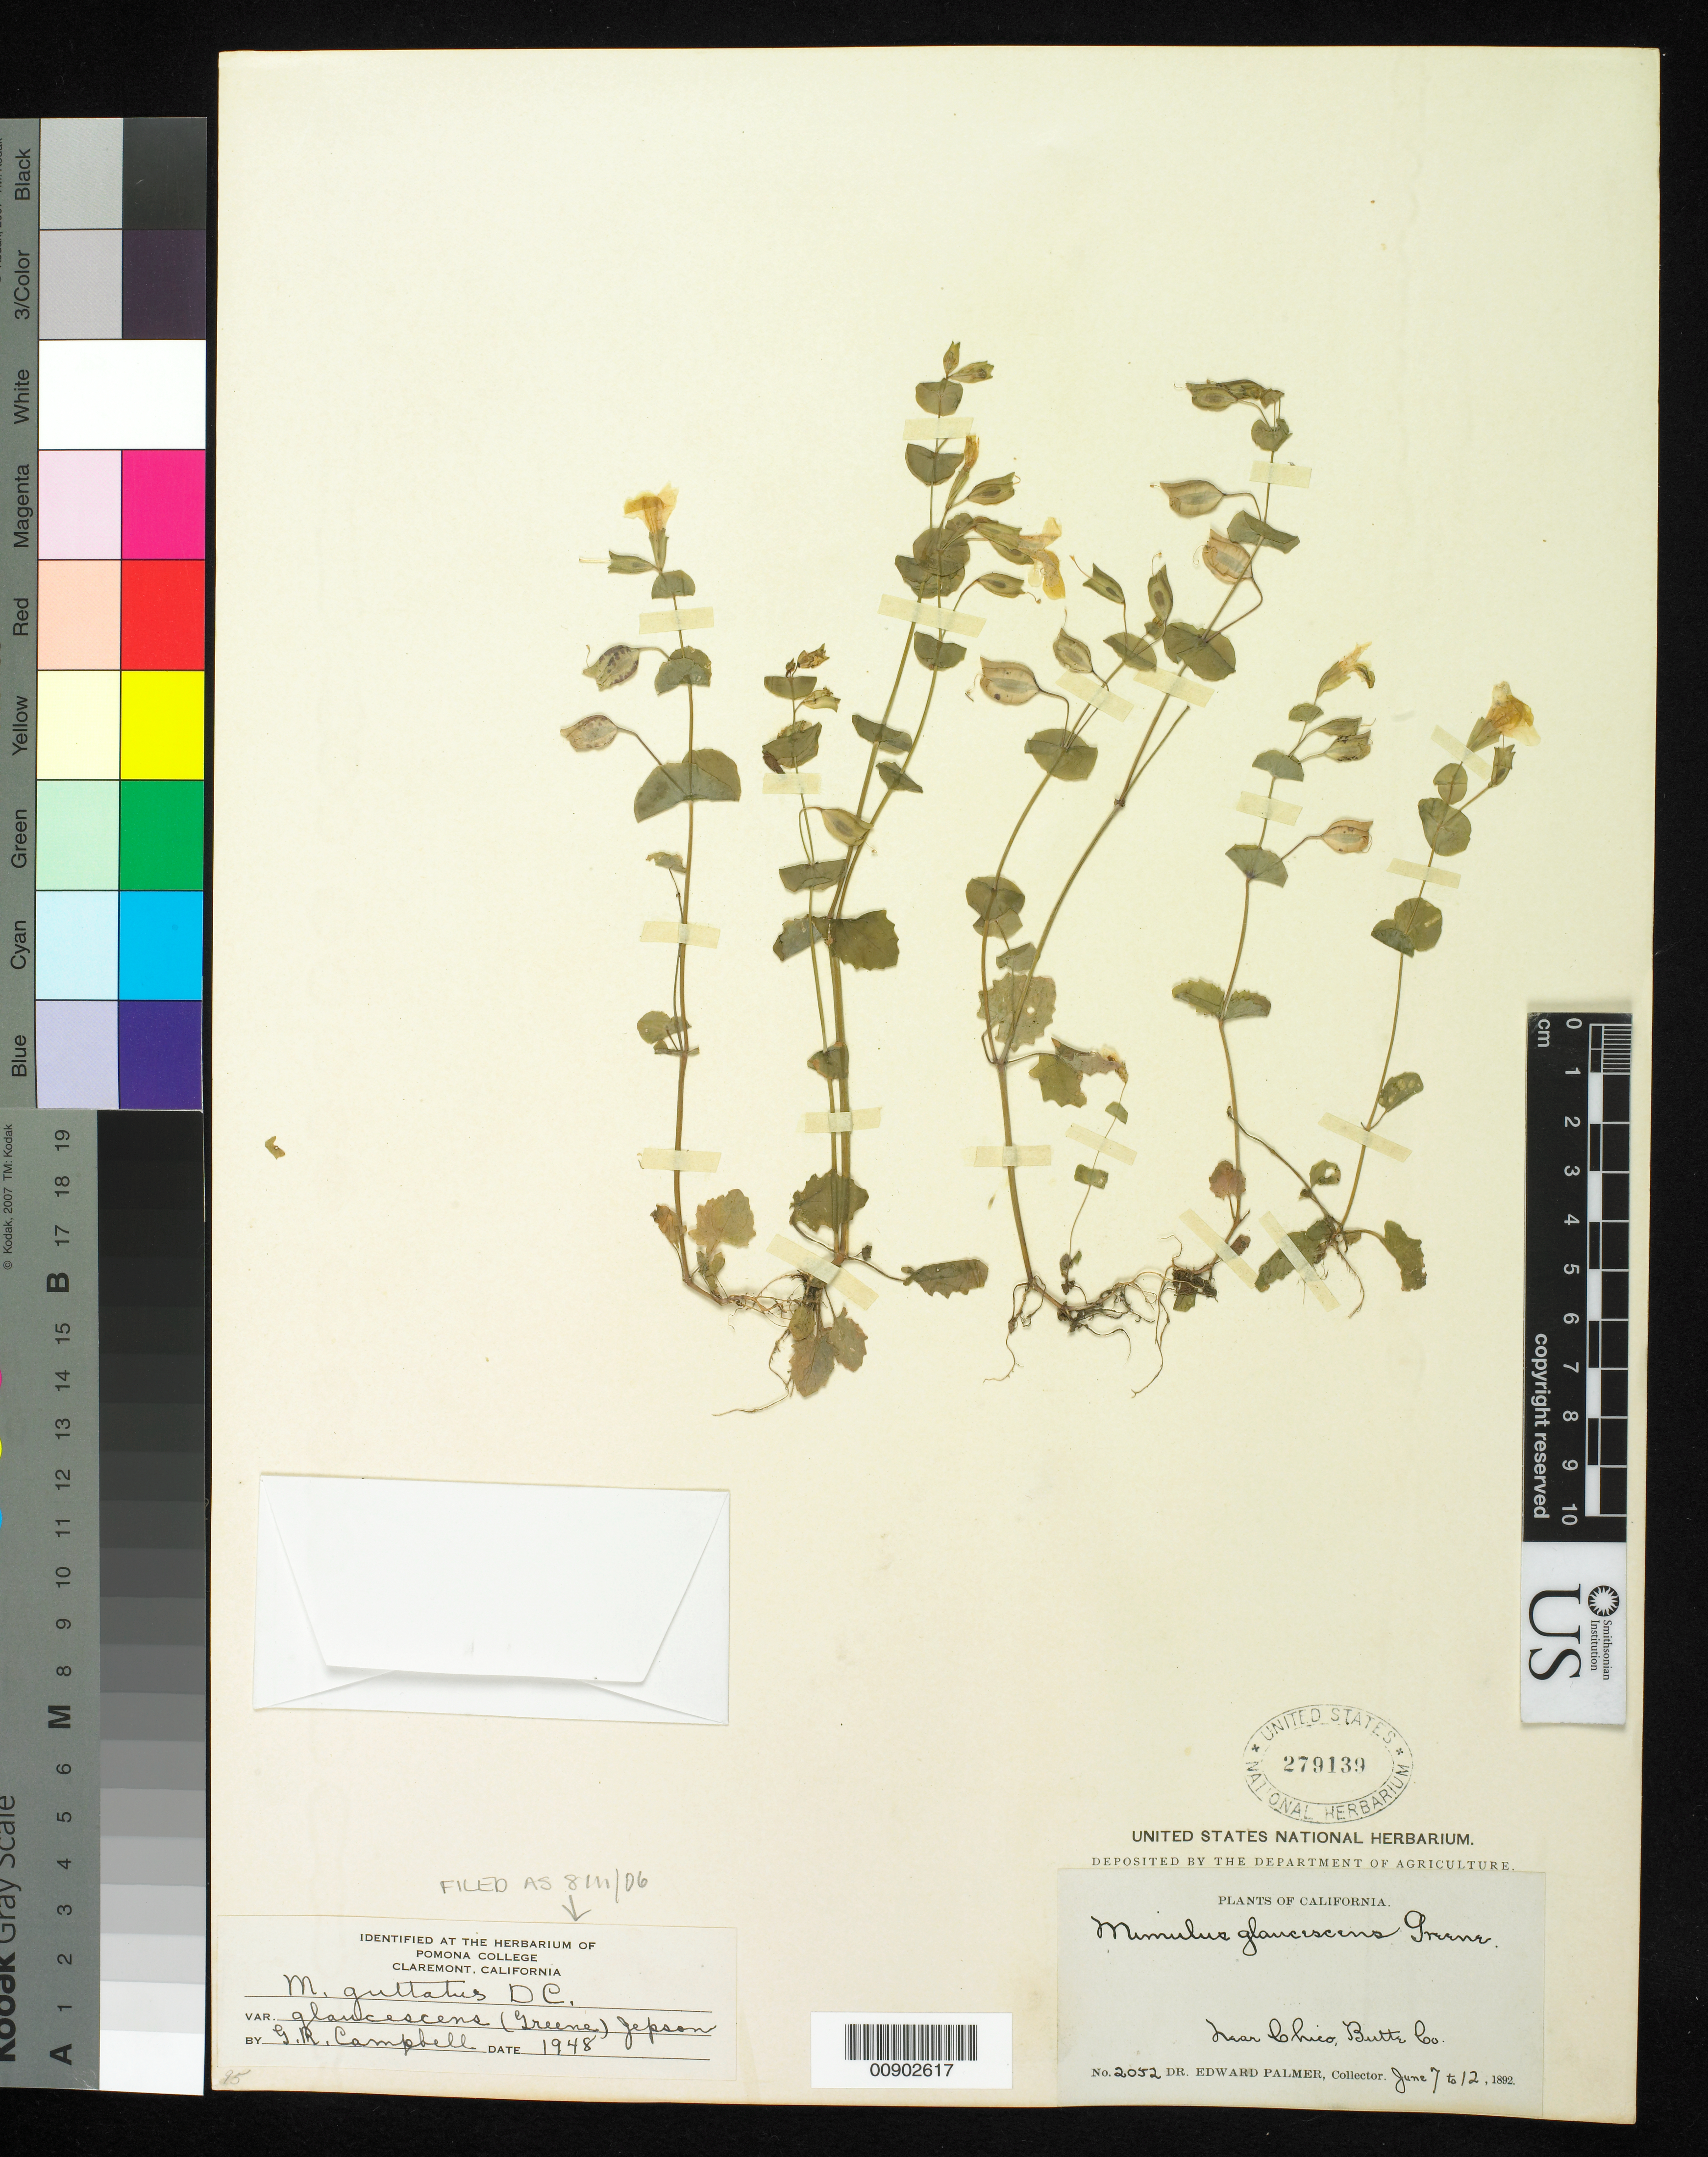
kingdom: Plantae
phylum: Tracheophyta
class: Magnoliopsida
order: Lamiales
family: Phrymaceae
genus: Mimulus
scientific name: Mimulus guttatus var. glaucescens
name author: Fisch. ex DC.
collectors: E. Palmer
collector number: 2052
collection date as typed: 07 Jun 1892 to 12 Jun 1892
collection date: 1892-06-07/1892-06-12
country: United States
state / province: California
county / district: Butte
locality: Near Chico, Butte County, California.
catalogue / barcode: US 279139